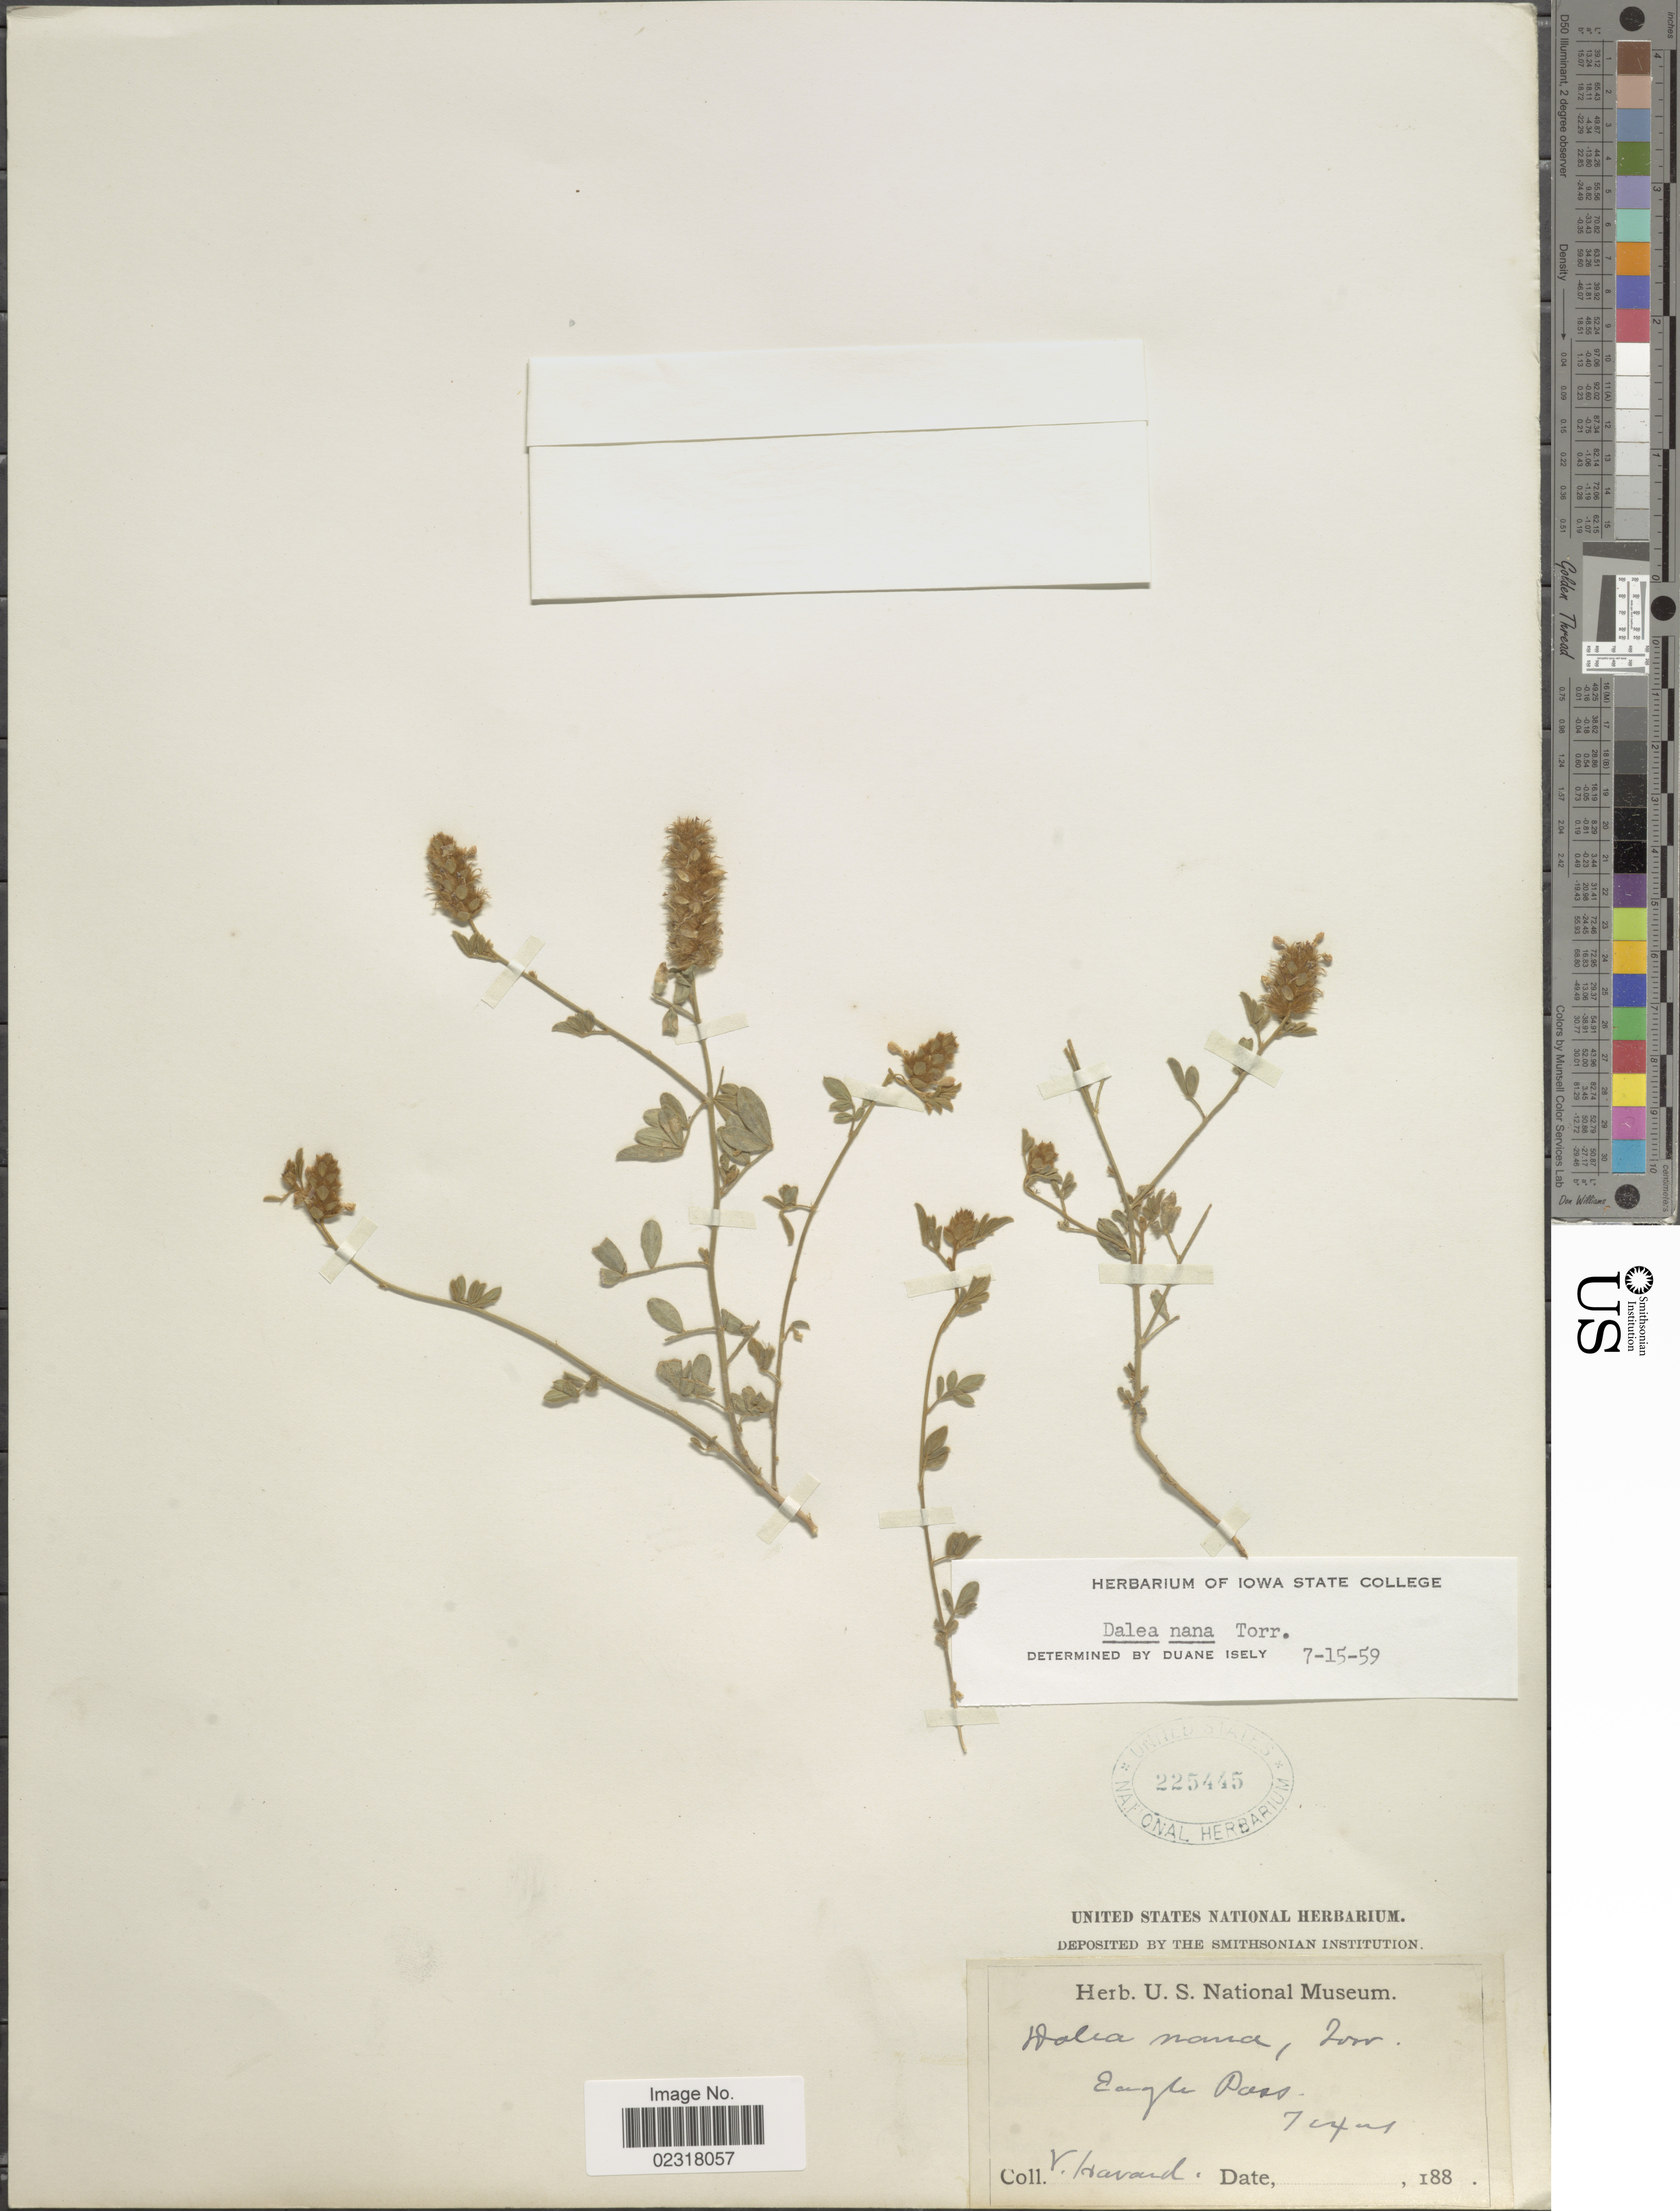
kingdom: Plantae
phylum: Tracheophyta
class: Magnoliopsida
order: Fabales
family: Fabaceae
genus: Dalea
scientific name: Dalea nana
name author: Torr. & A. Gray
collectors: V. Havard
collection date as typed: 188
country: United States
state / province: Texas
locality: Eagle Pass.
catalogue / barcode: US 225445